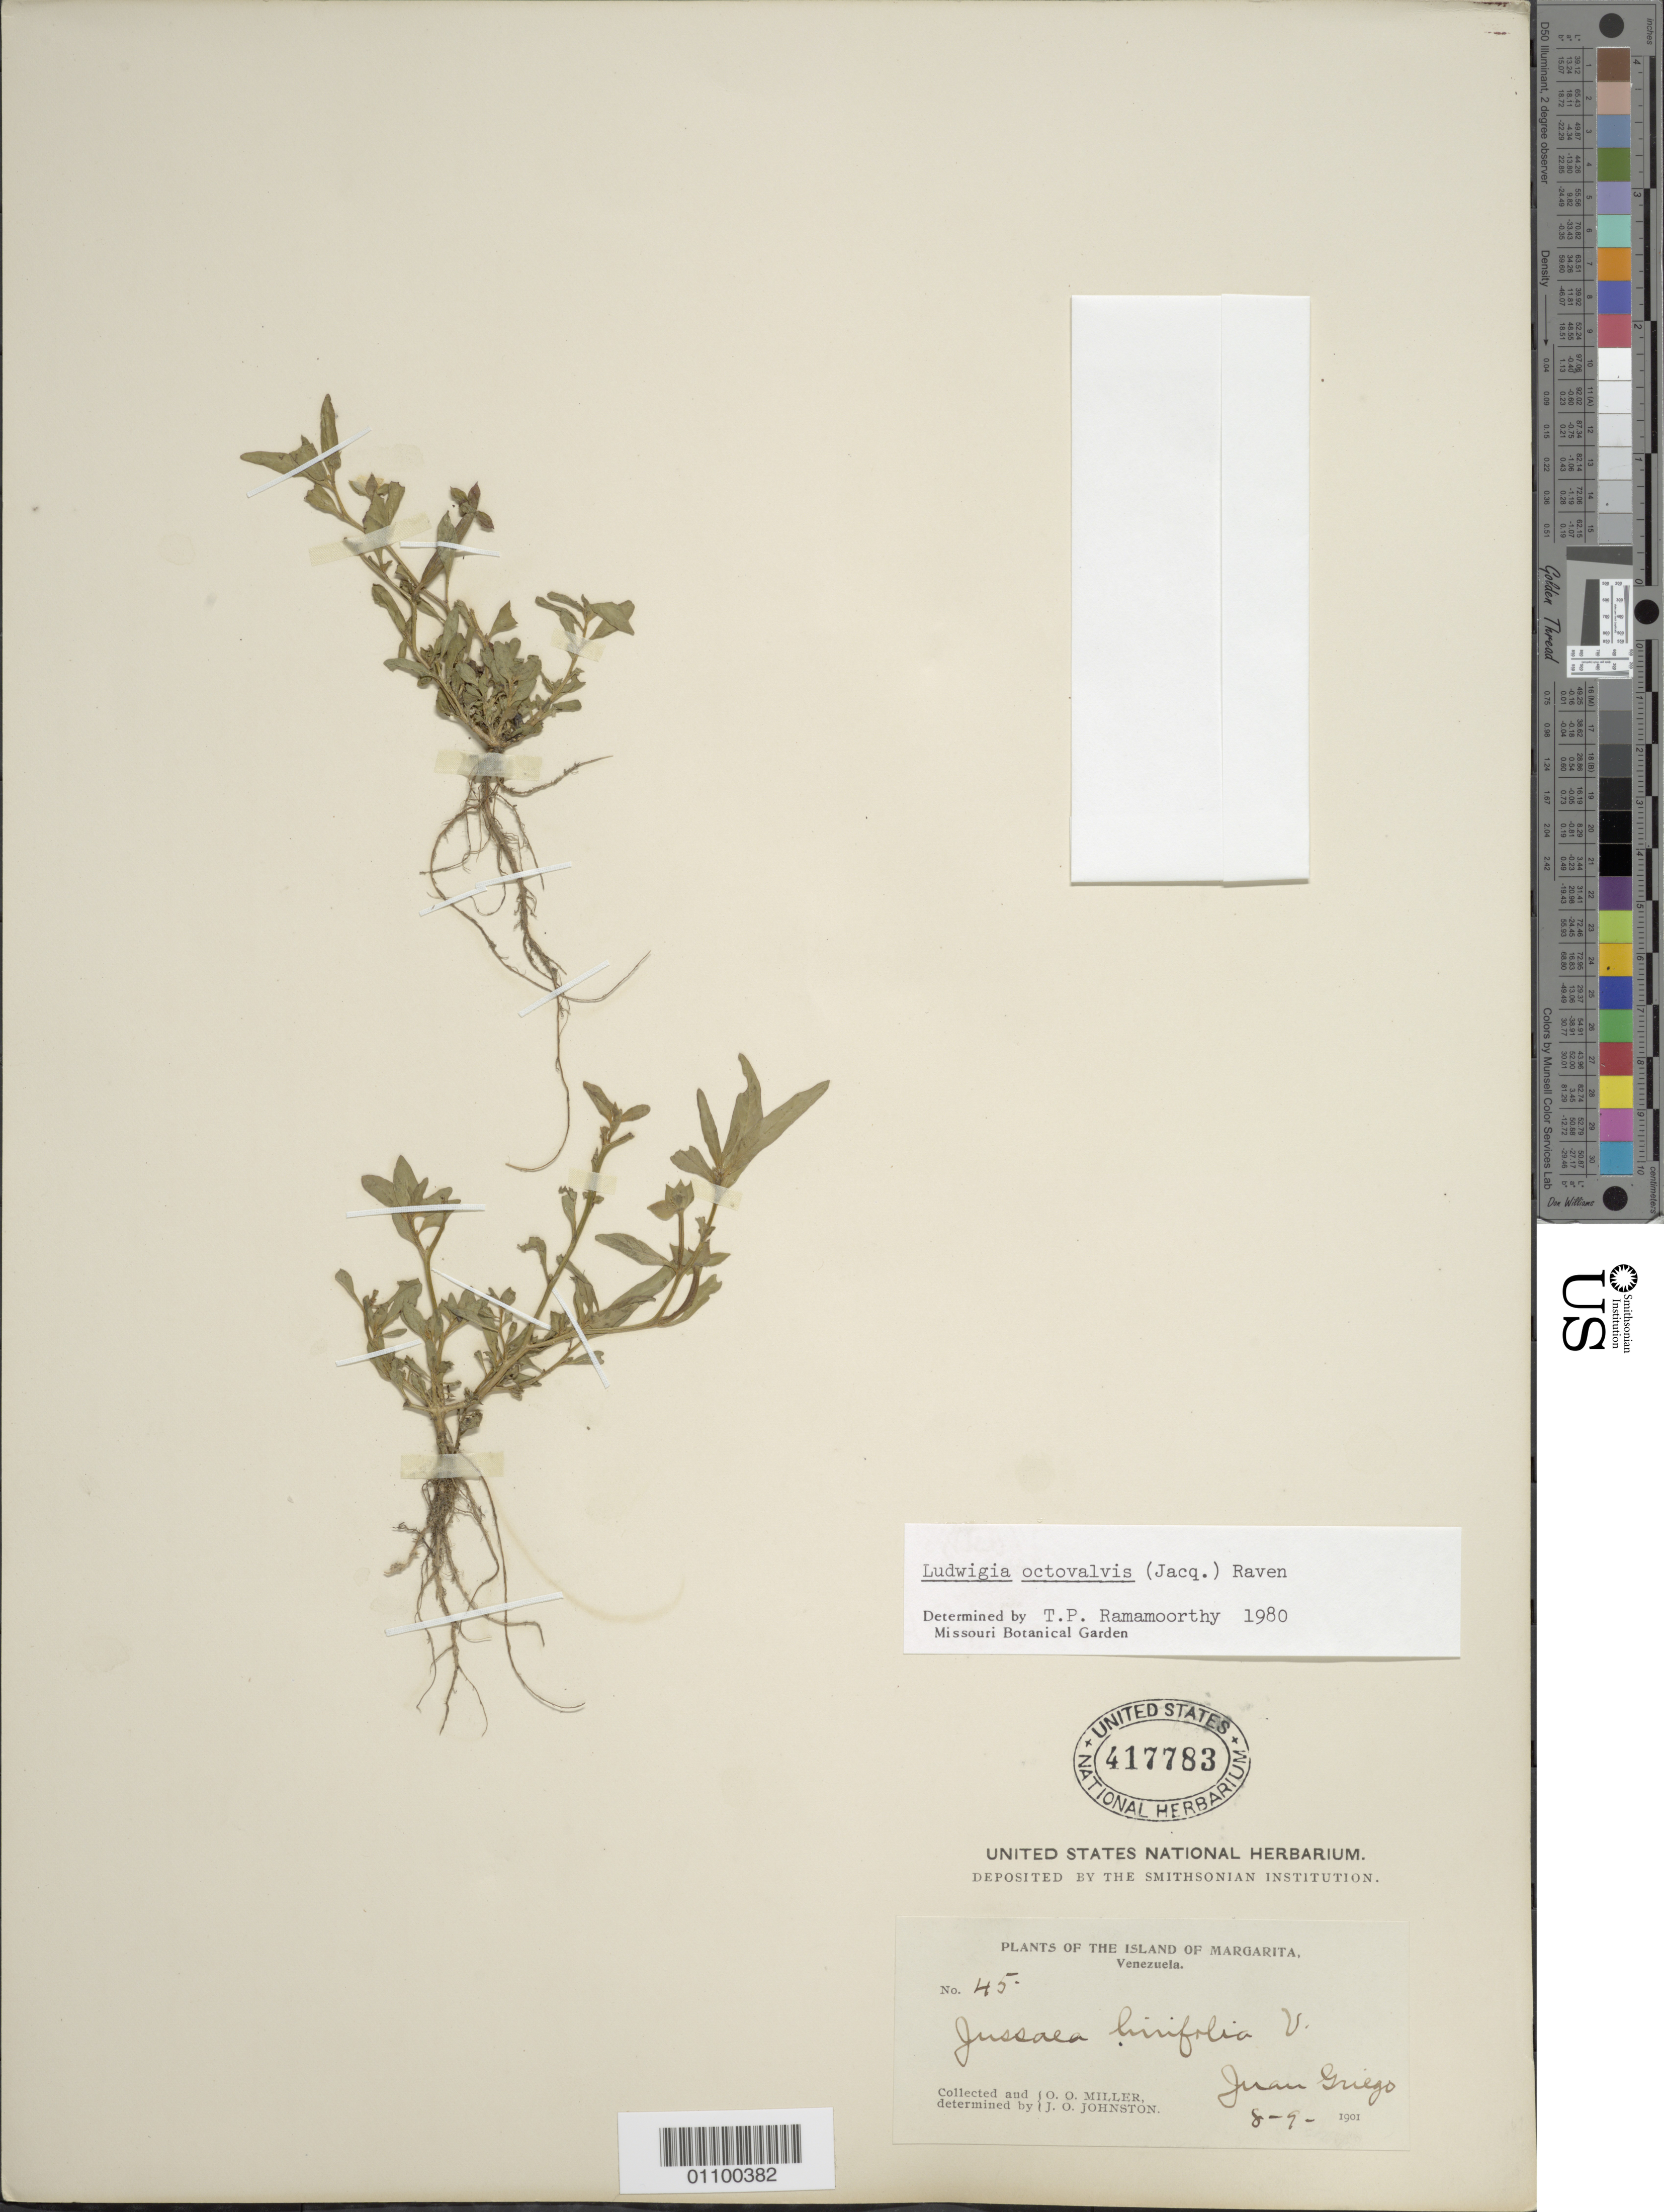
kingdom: Plantae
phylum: Tracheophyta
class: Magnoliopsida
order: Myrtales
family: Onagraceae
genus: Ludwigia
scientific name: Ludwigia octovalvis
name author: (Jacq.) P.H. Raven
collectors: O. O. Miller & J. Johnston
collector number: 45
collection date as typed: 09 Aug 1901 or 08 Sep 1901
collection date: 1901-08-09 or 1901-09-08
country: Venezuela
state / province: Nueva Esparta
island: Margarita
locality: Juan Griego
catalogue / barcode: US 417783